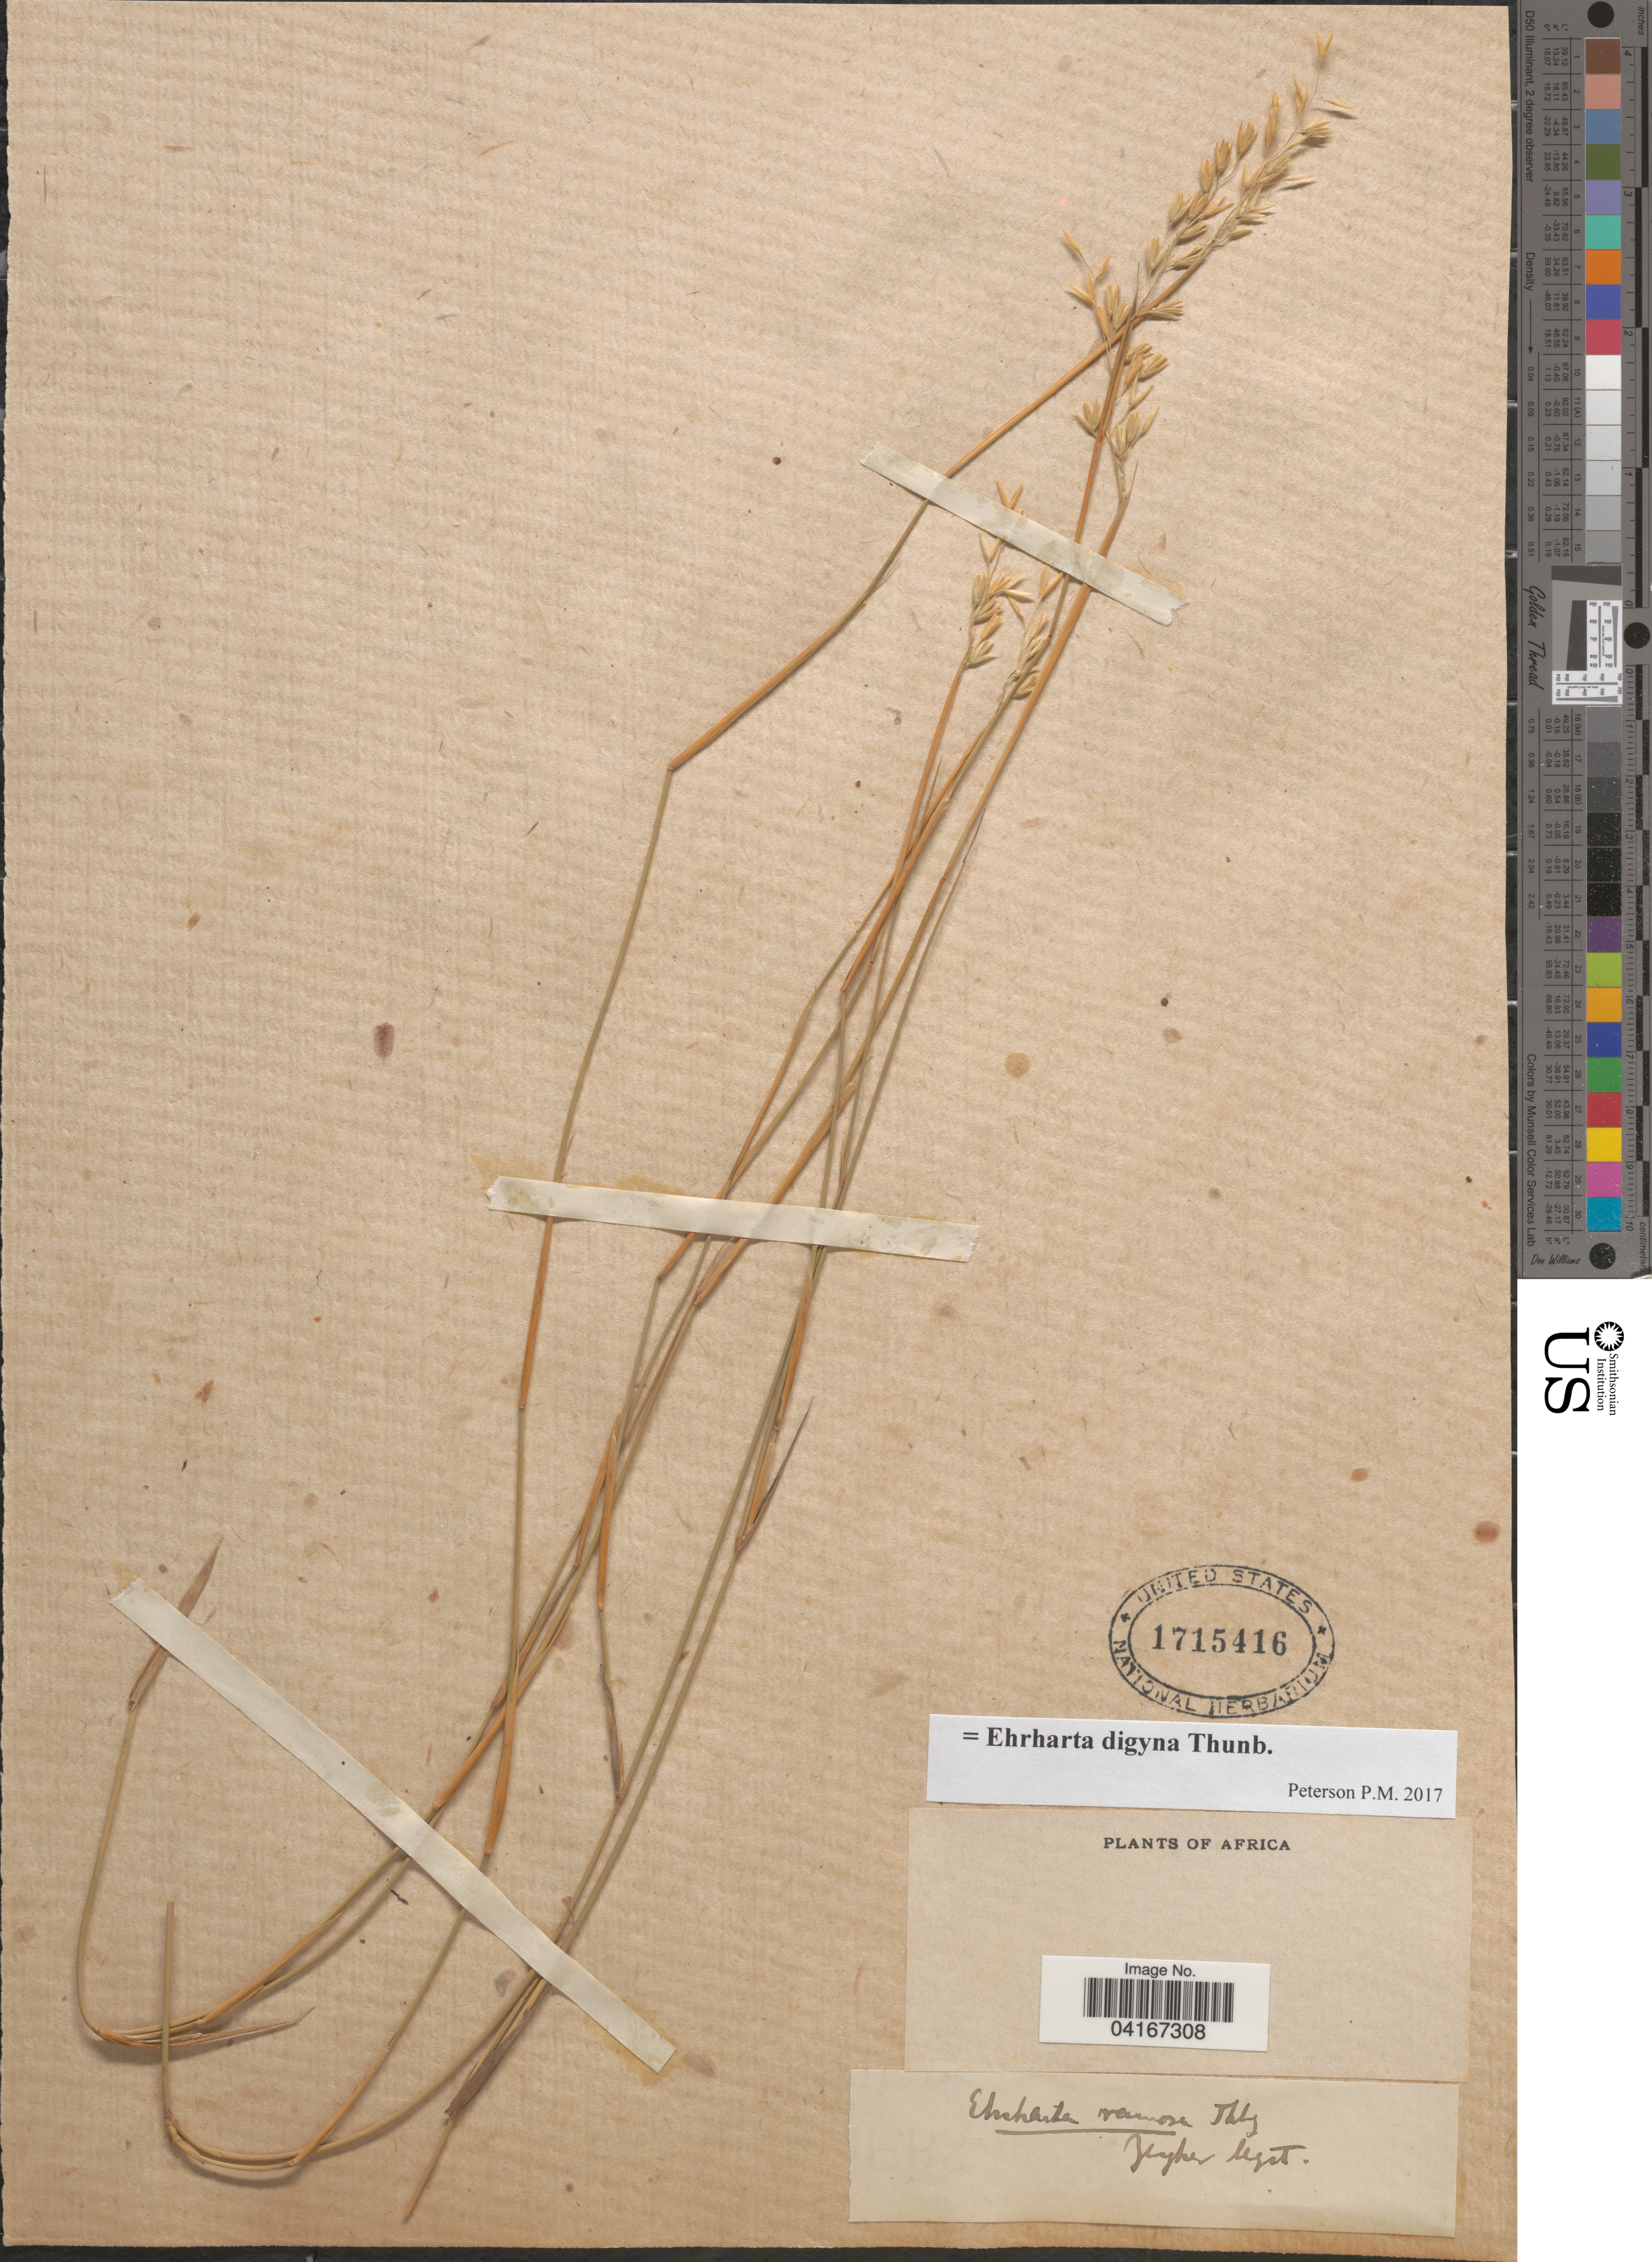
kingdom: Plantae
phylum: Tracheophyta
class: Liliopsida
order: Poales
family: Poaceae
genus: Ehrharta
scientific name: Ehrharta digyna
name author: Thunb.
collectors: -. Zeyher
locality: Africa.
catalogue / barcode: US 1715416